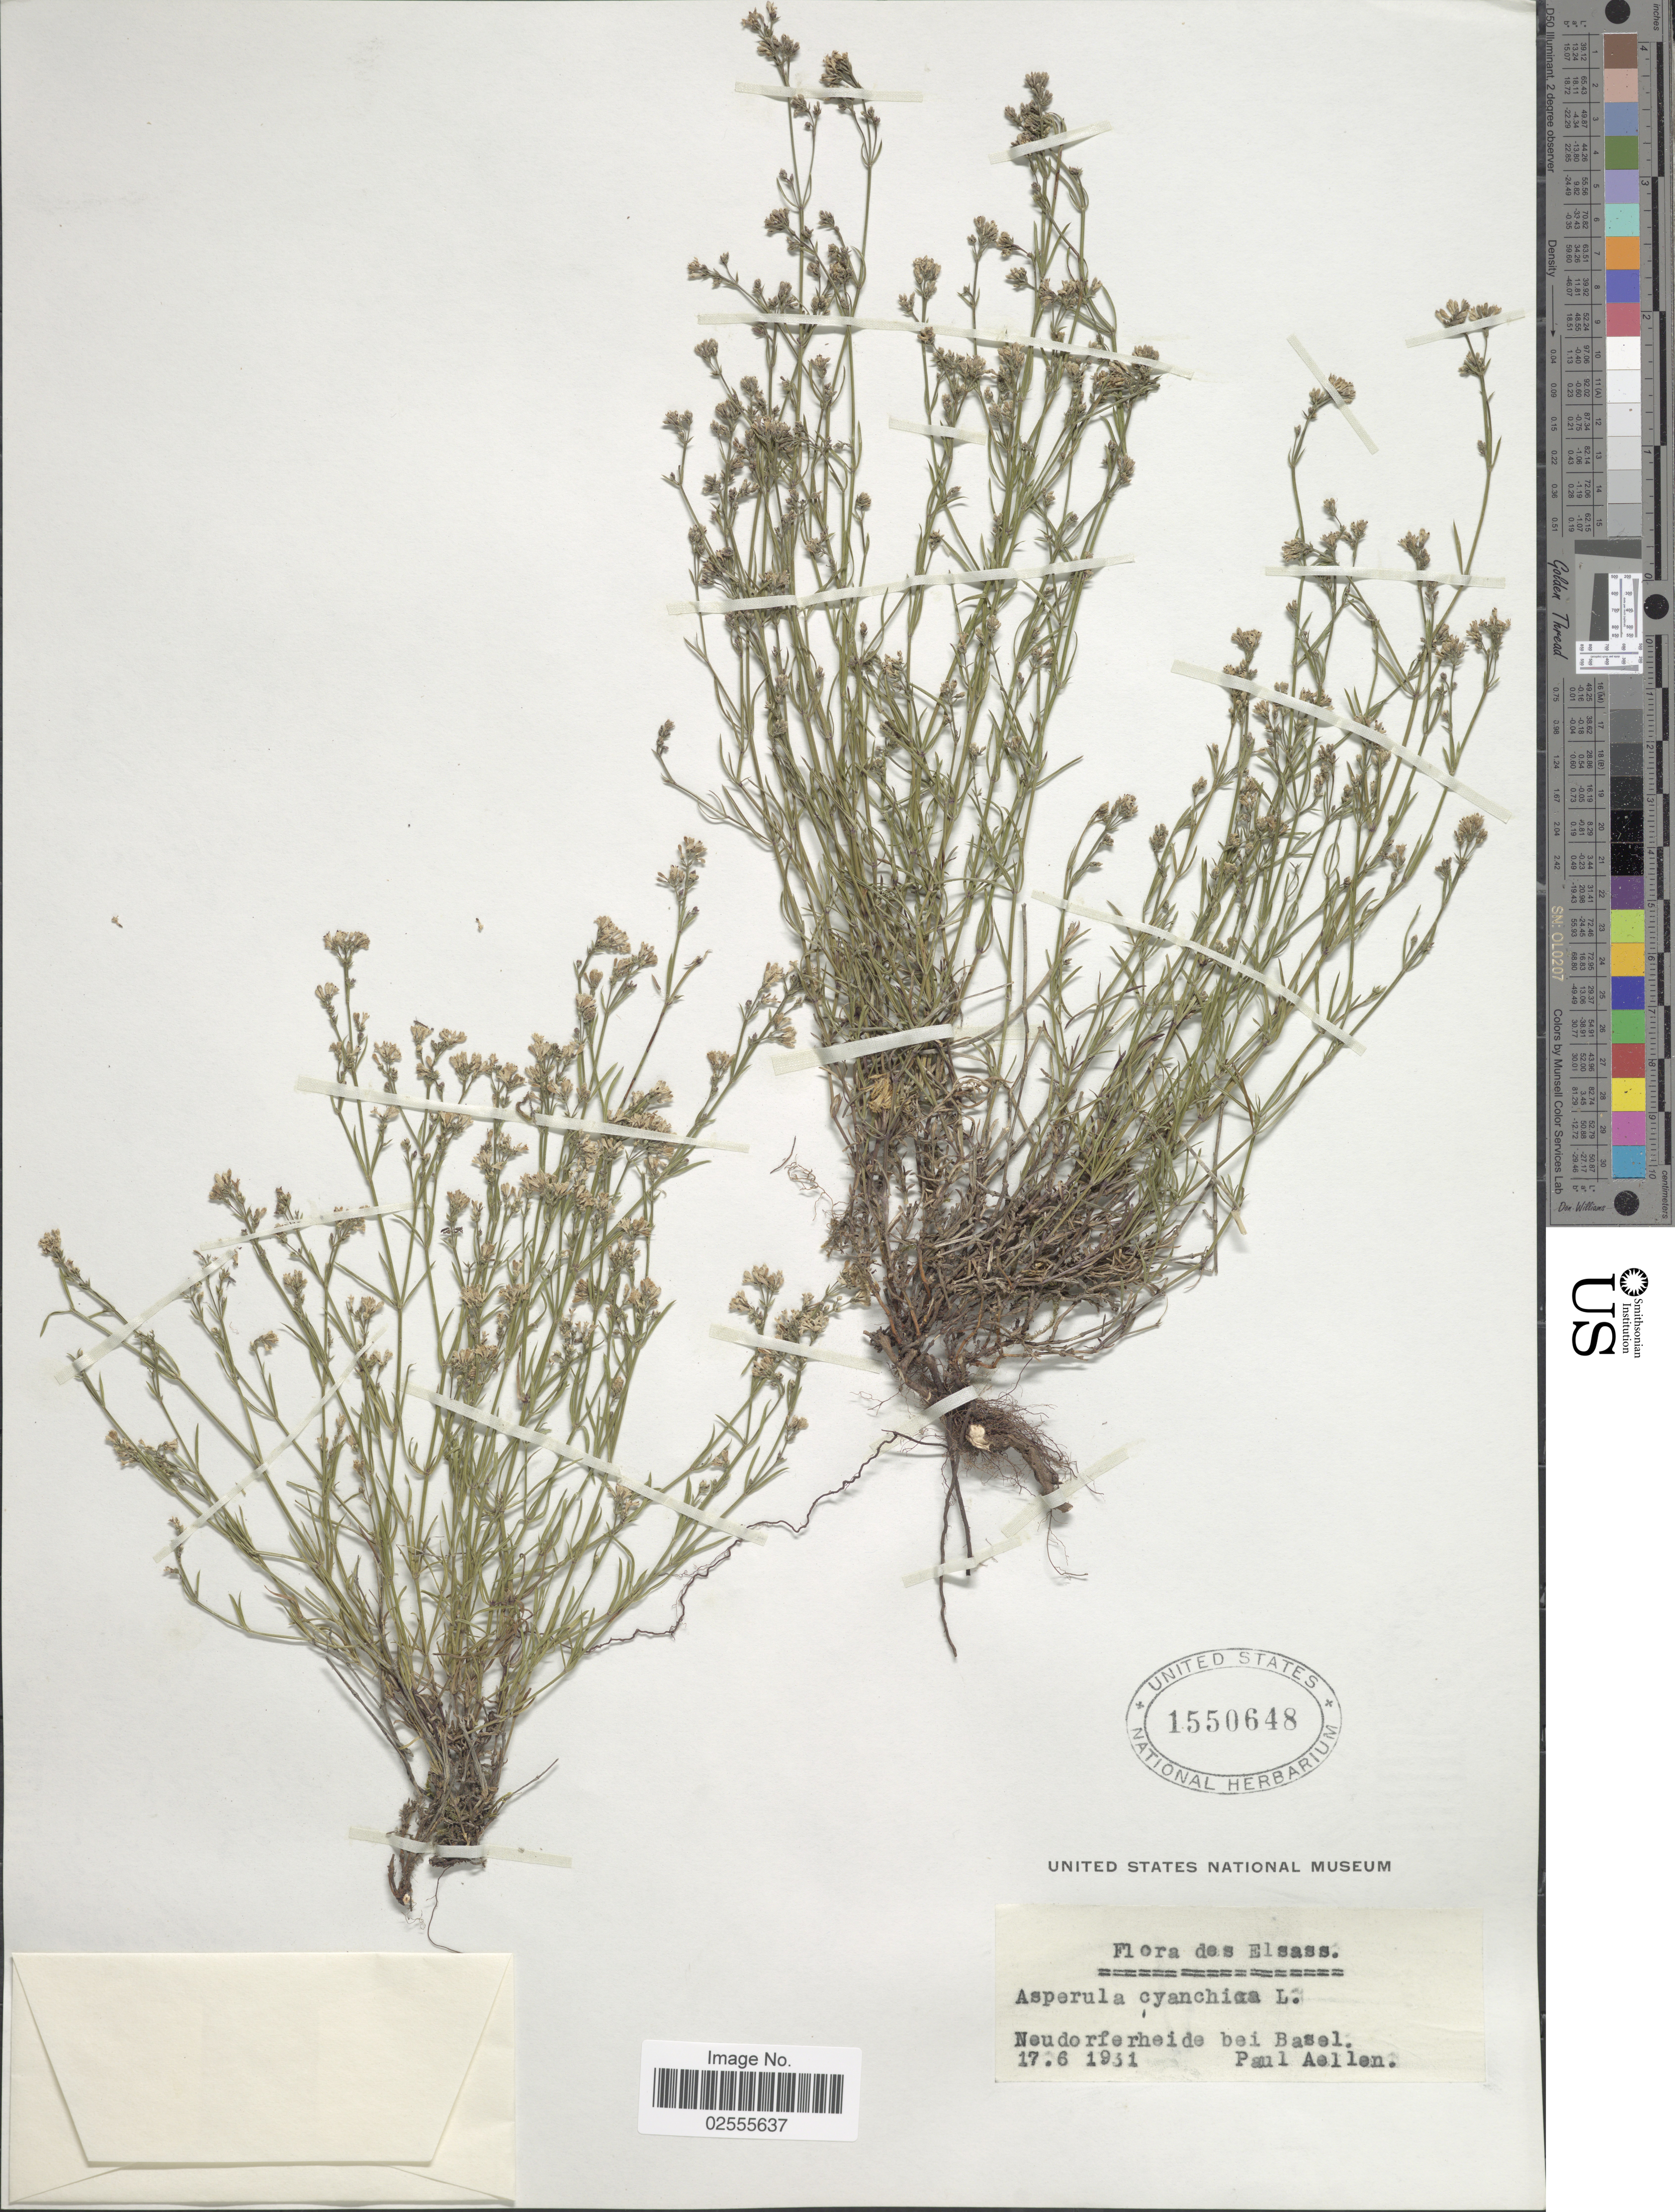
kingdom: Plantae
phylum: Tracheophyta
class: Magnoliopsida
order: Gentianales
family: Rubiaceae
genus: Asperula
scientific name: Asperula cynanchica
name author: L.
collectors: P. Aellen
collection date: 1931-06-17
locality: Elsass, Neudorferheide bei Basel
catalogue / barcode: US 1550648